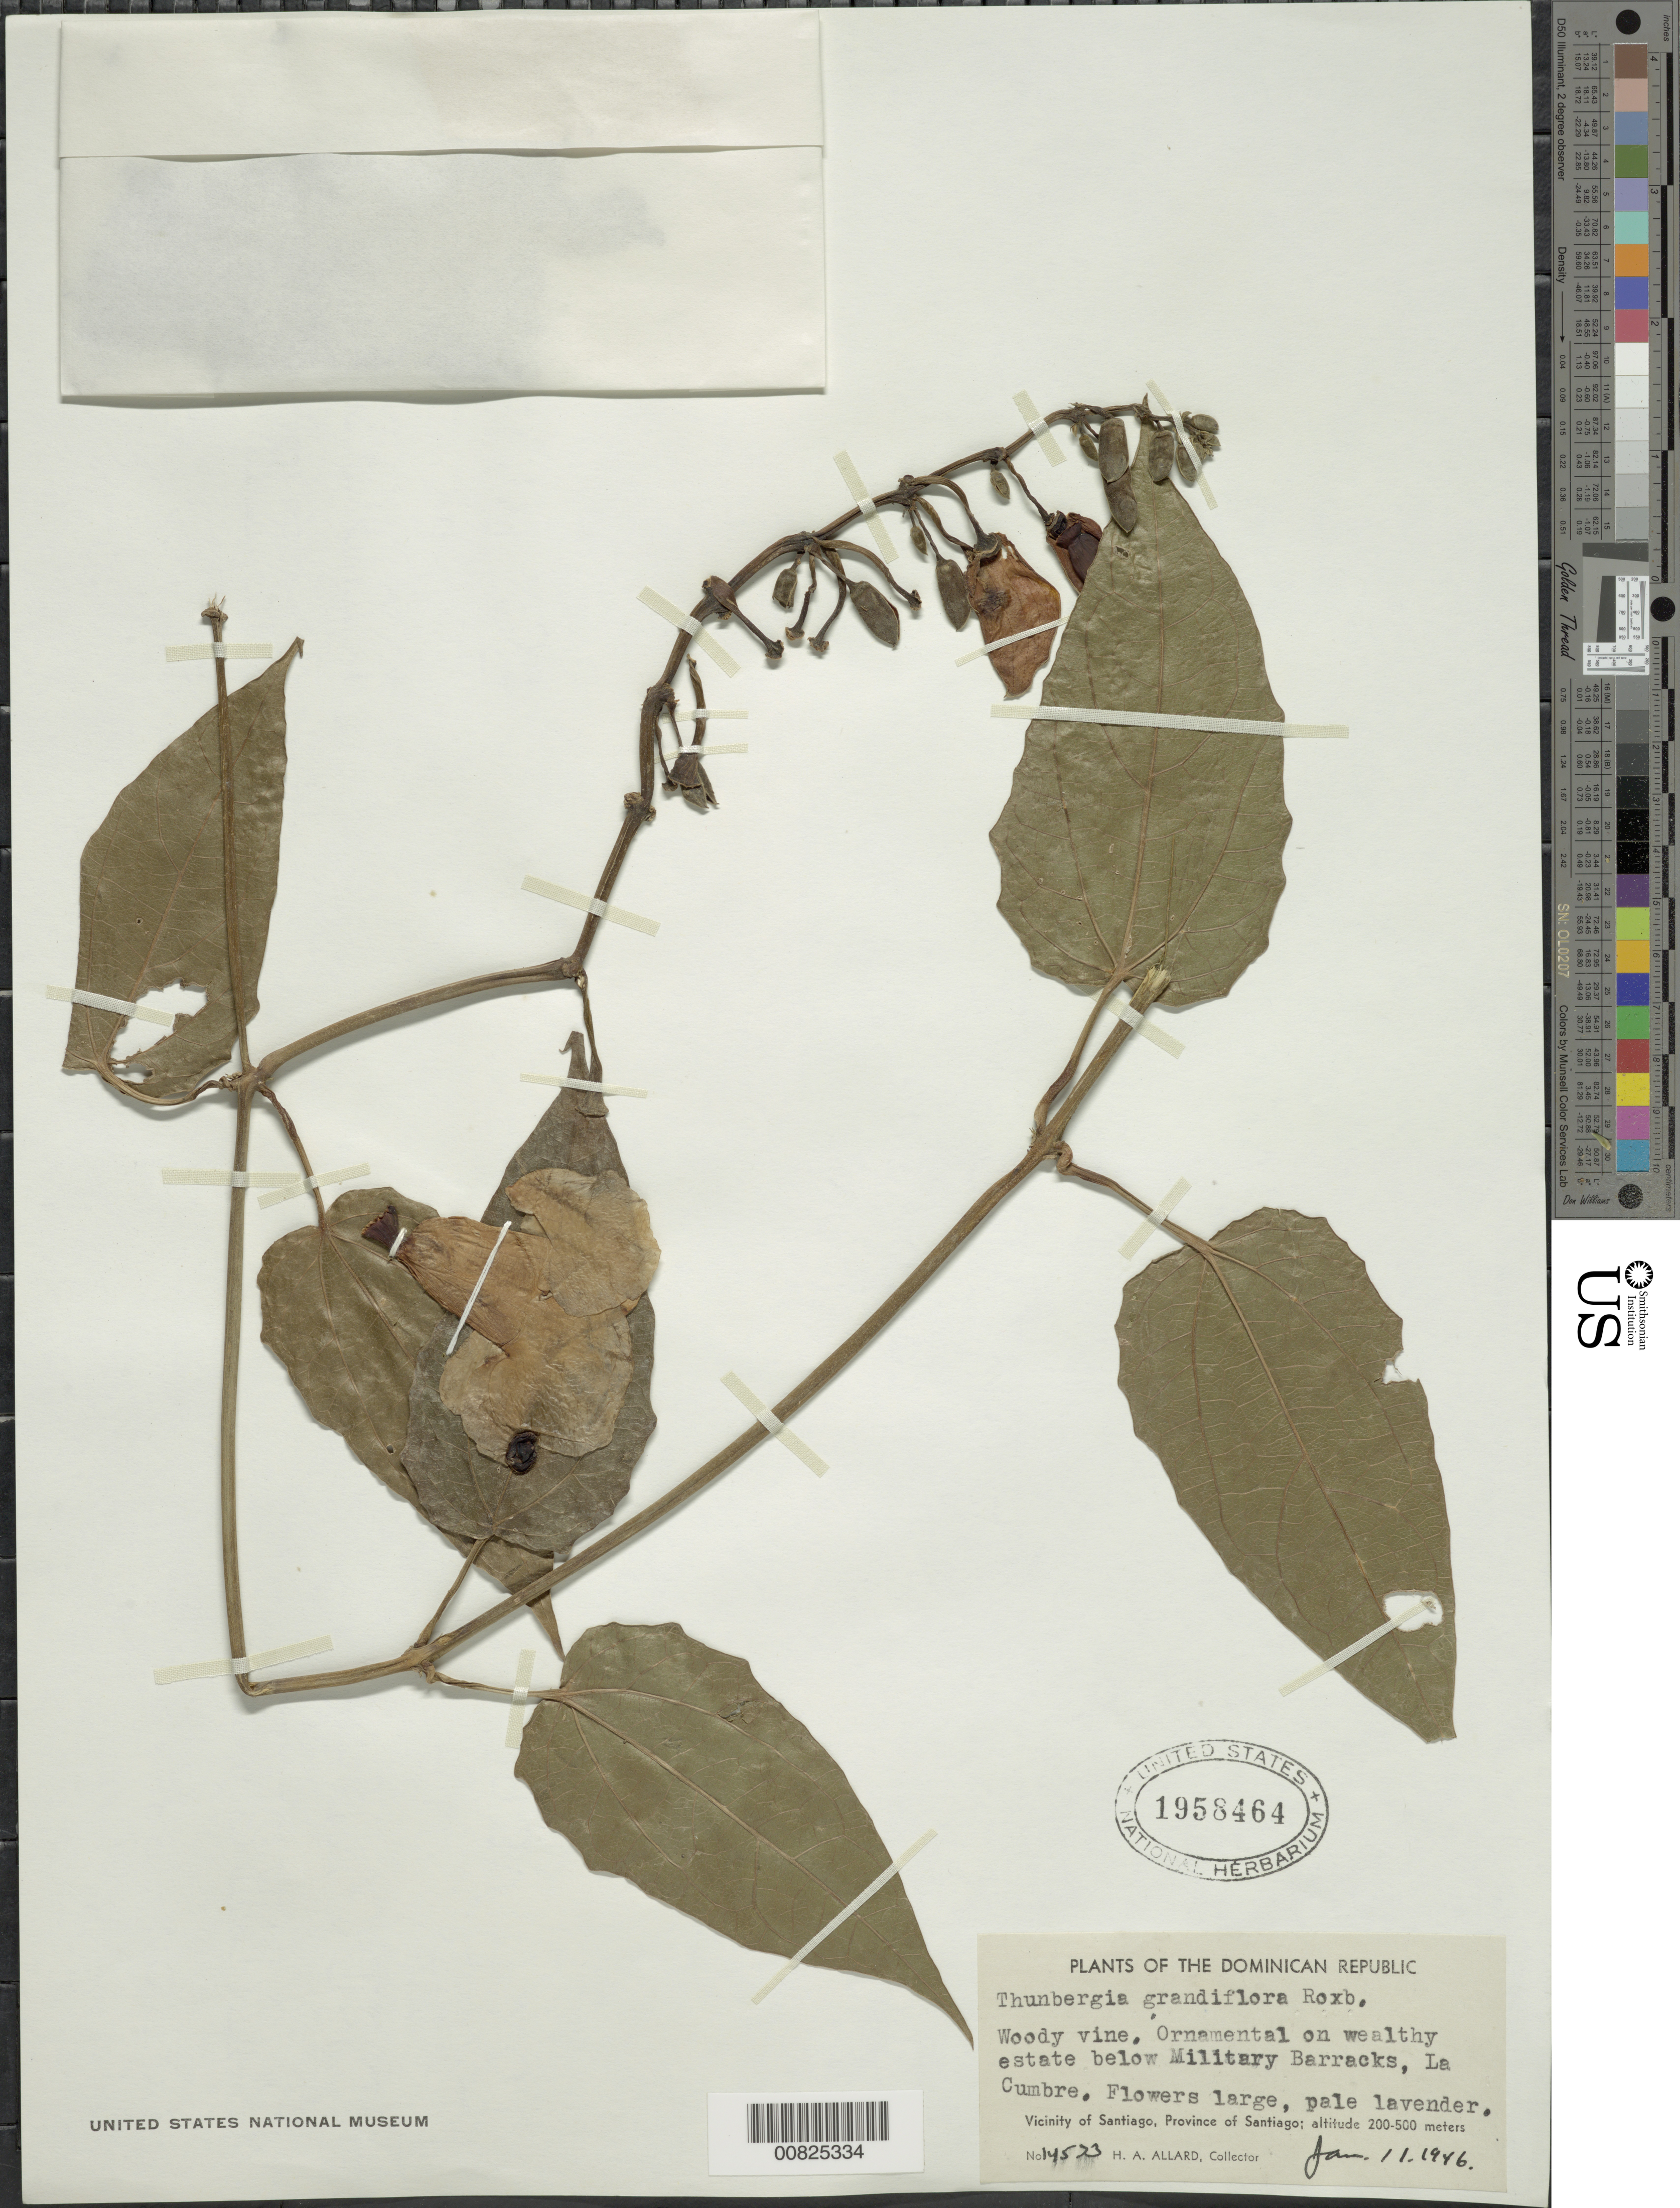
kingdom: Plantae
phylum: Tracheophyta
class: Magnoliopsida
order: Lamiales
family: Acanthaceae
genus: Thunbergia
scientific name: Thunbergia grandiflora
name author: Roxb.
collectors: H. A. Allard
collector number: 14573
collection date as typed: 11 Jan 1946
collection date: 1946-01-11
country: Dominican Republic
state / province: Santiago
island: Hispaniola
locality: Vicinity of Santiago, on wealthy estate below Military Barracks, La Cumbre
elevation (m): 200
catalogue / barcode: US 1958464